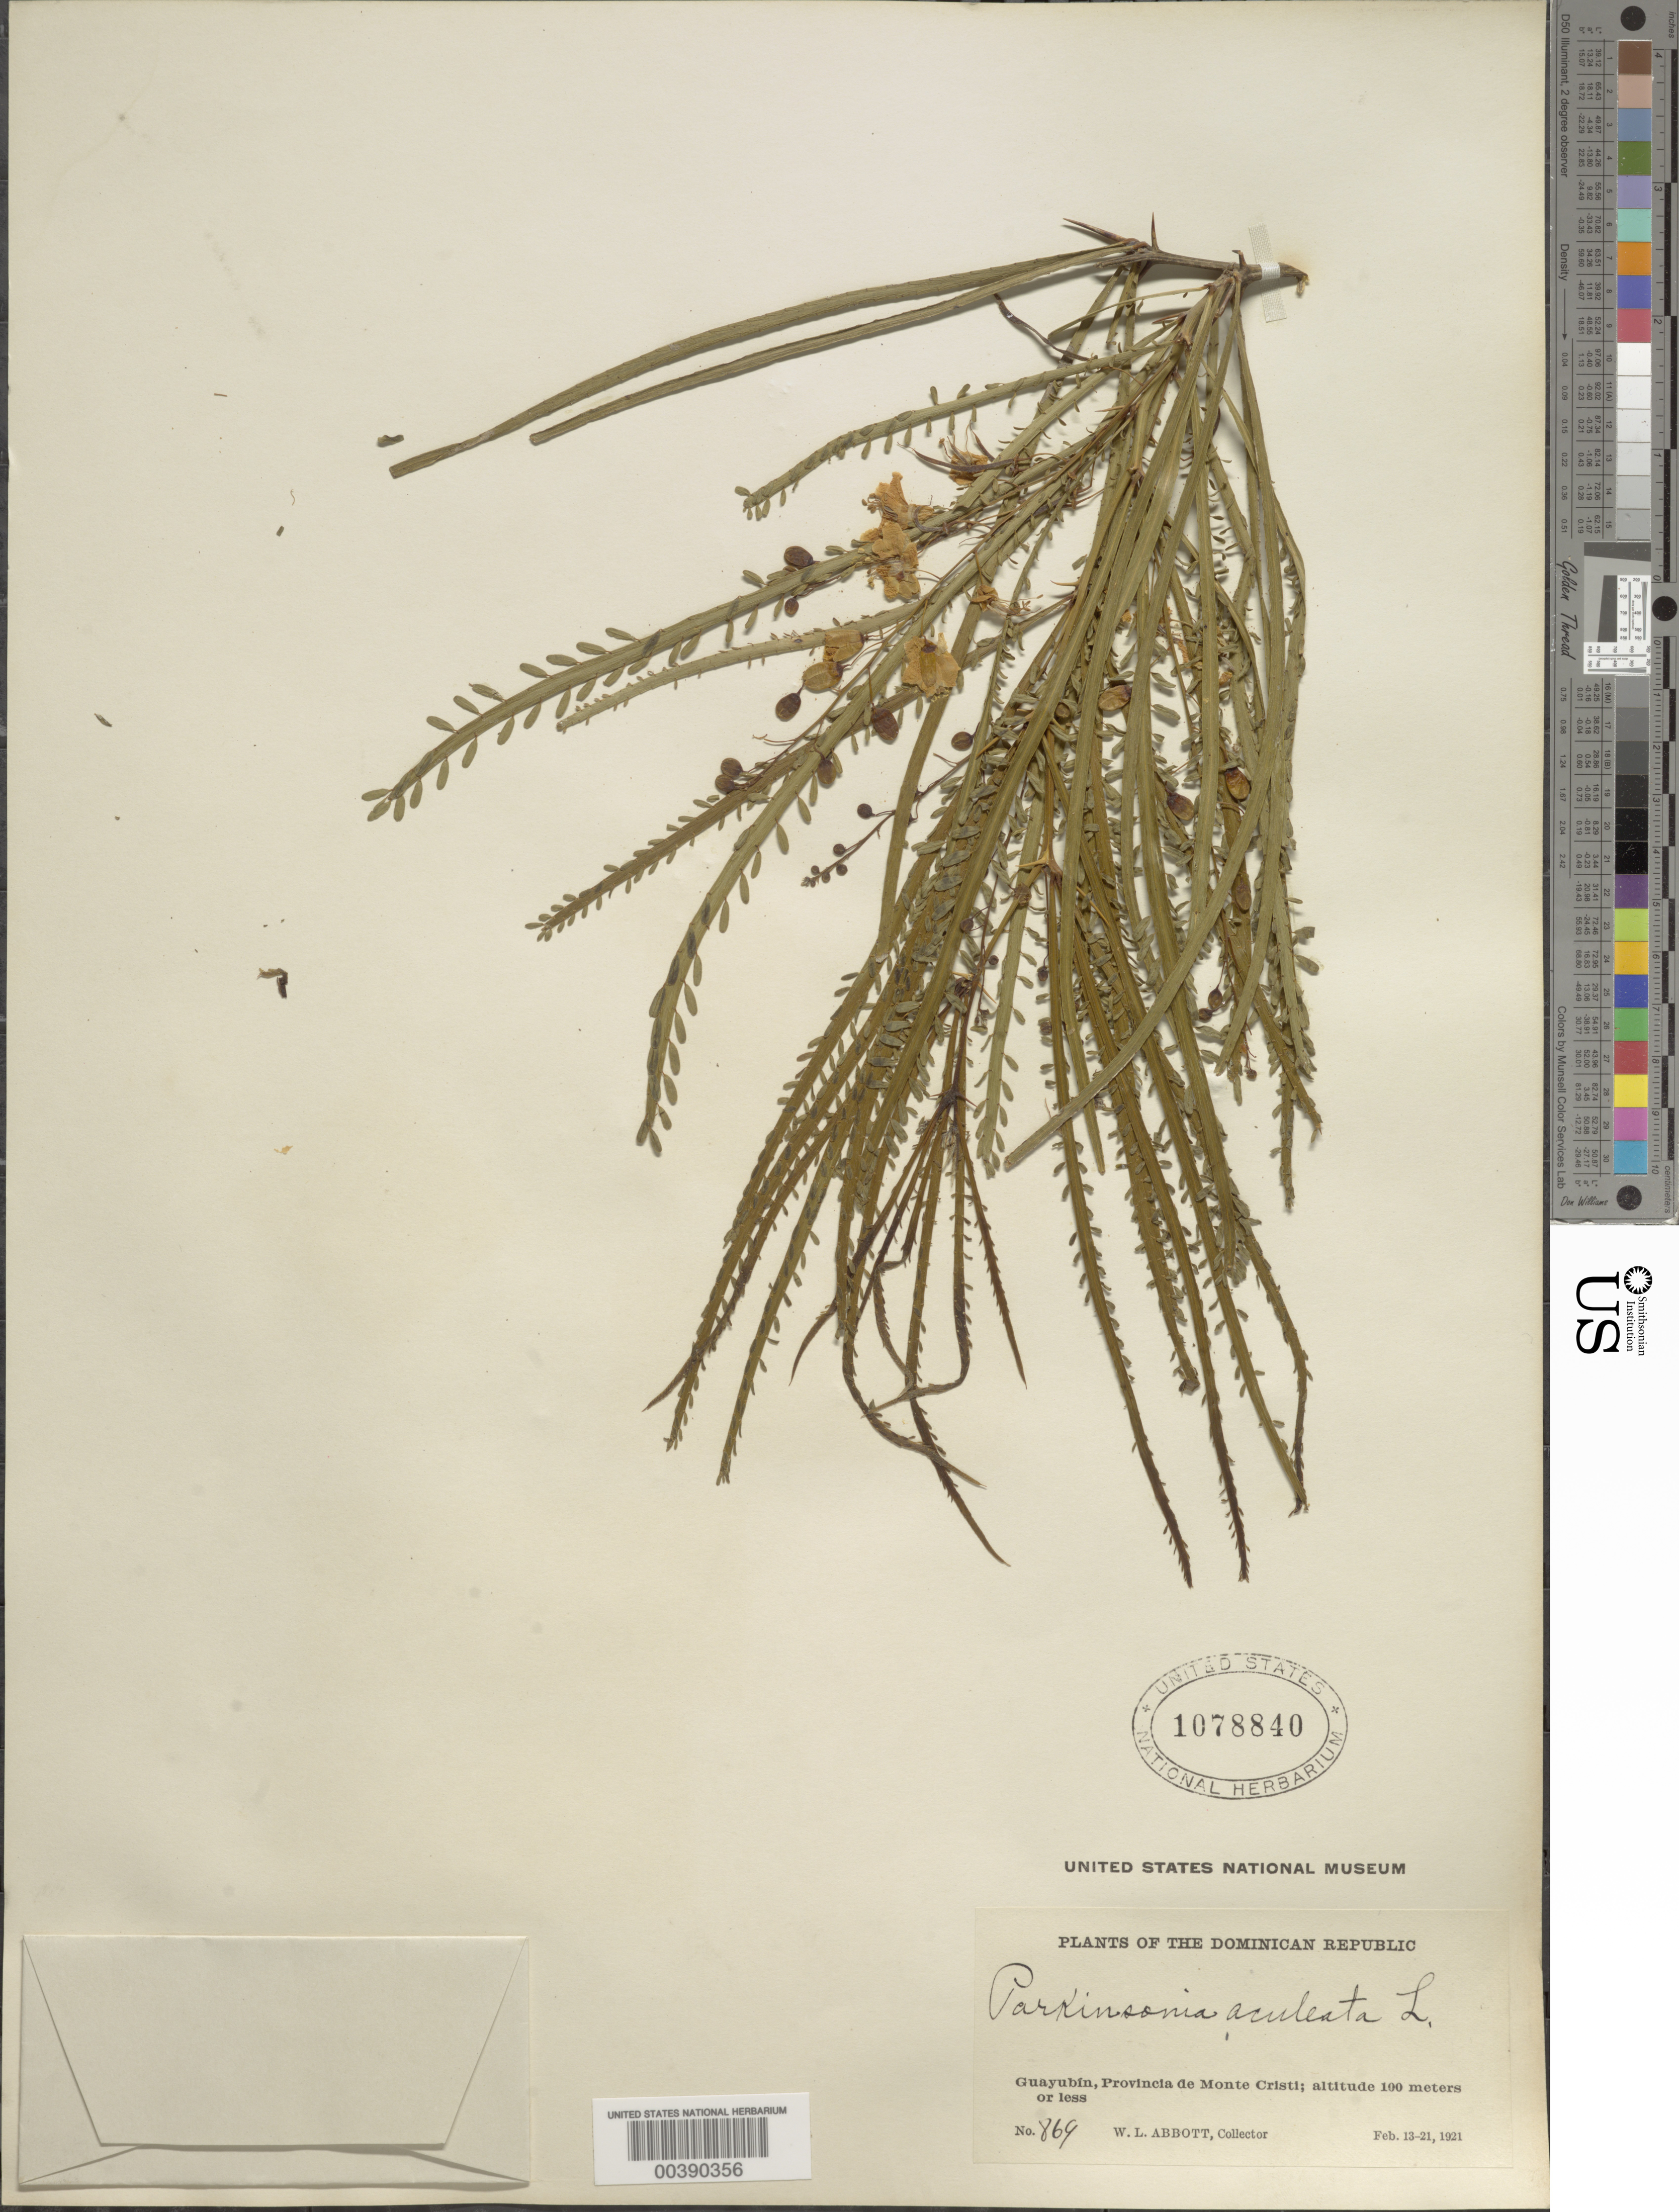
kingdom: Plantae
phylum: Tracheophyta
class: Magnoliopsida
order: Fabales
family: Fabaceae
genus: Parkinsonia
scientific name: Parkinsonia aculeata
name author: L.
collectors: W. L. Abbott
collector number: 869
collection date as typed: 13 Feb 1921 to 21 Feb 1921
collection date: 1921-02-13/1921-02-21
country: Dominican Republic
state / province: Monte Cristi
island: Hispaniola Island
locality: Guayubin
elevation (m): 100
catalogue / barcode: US 1078840